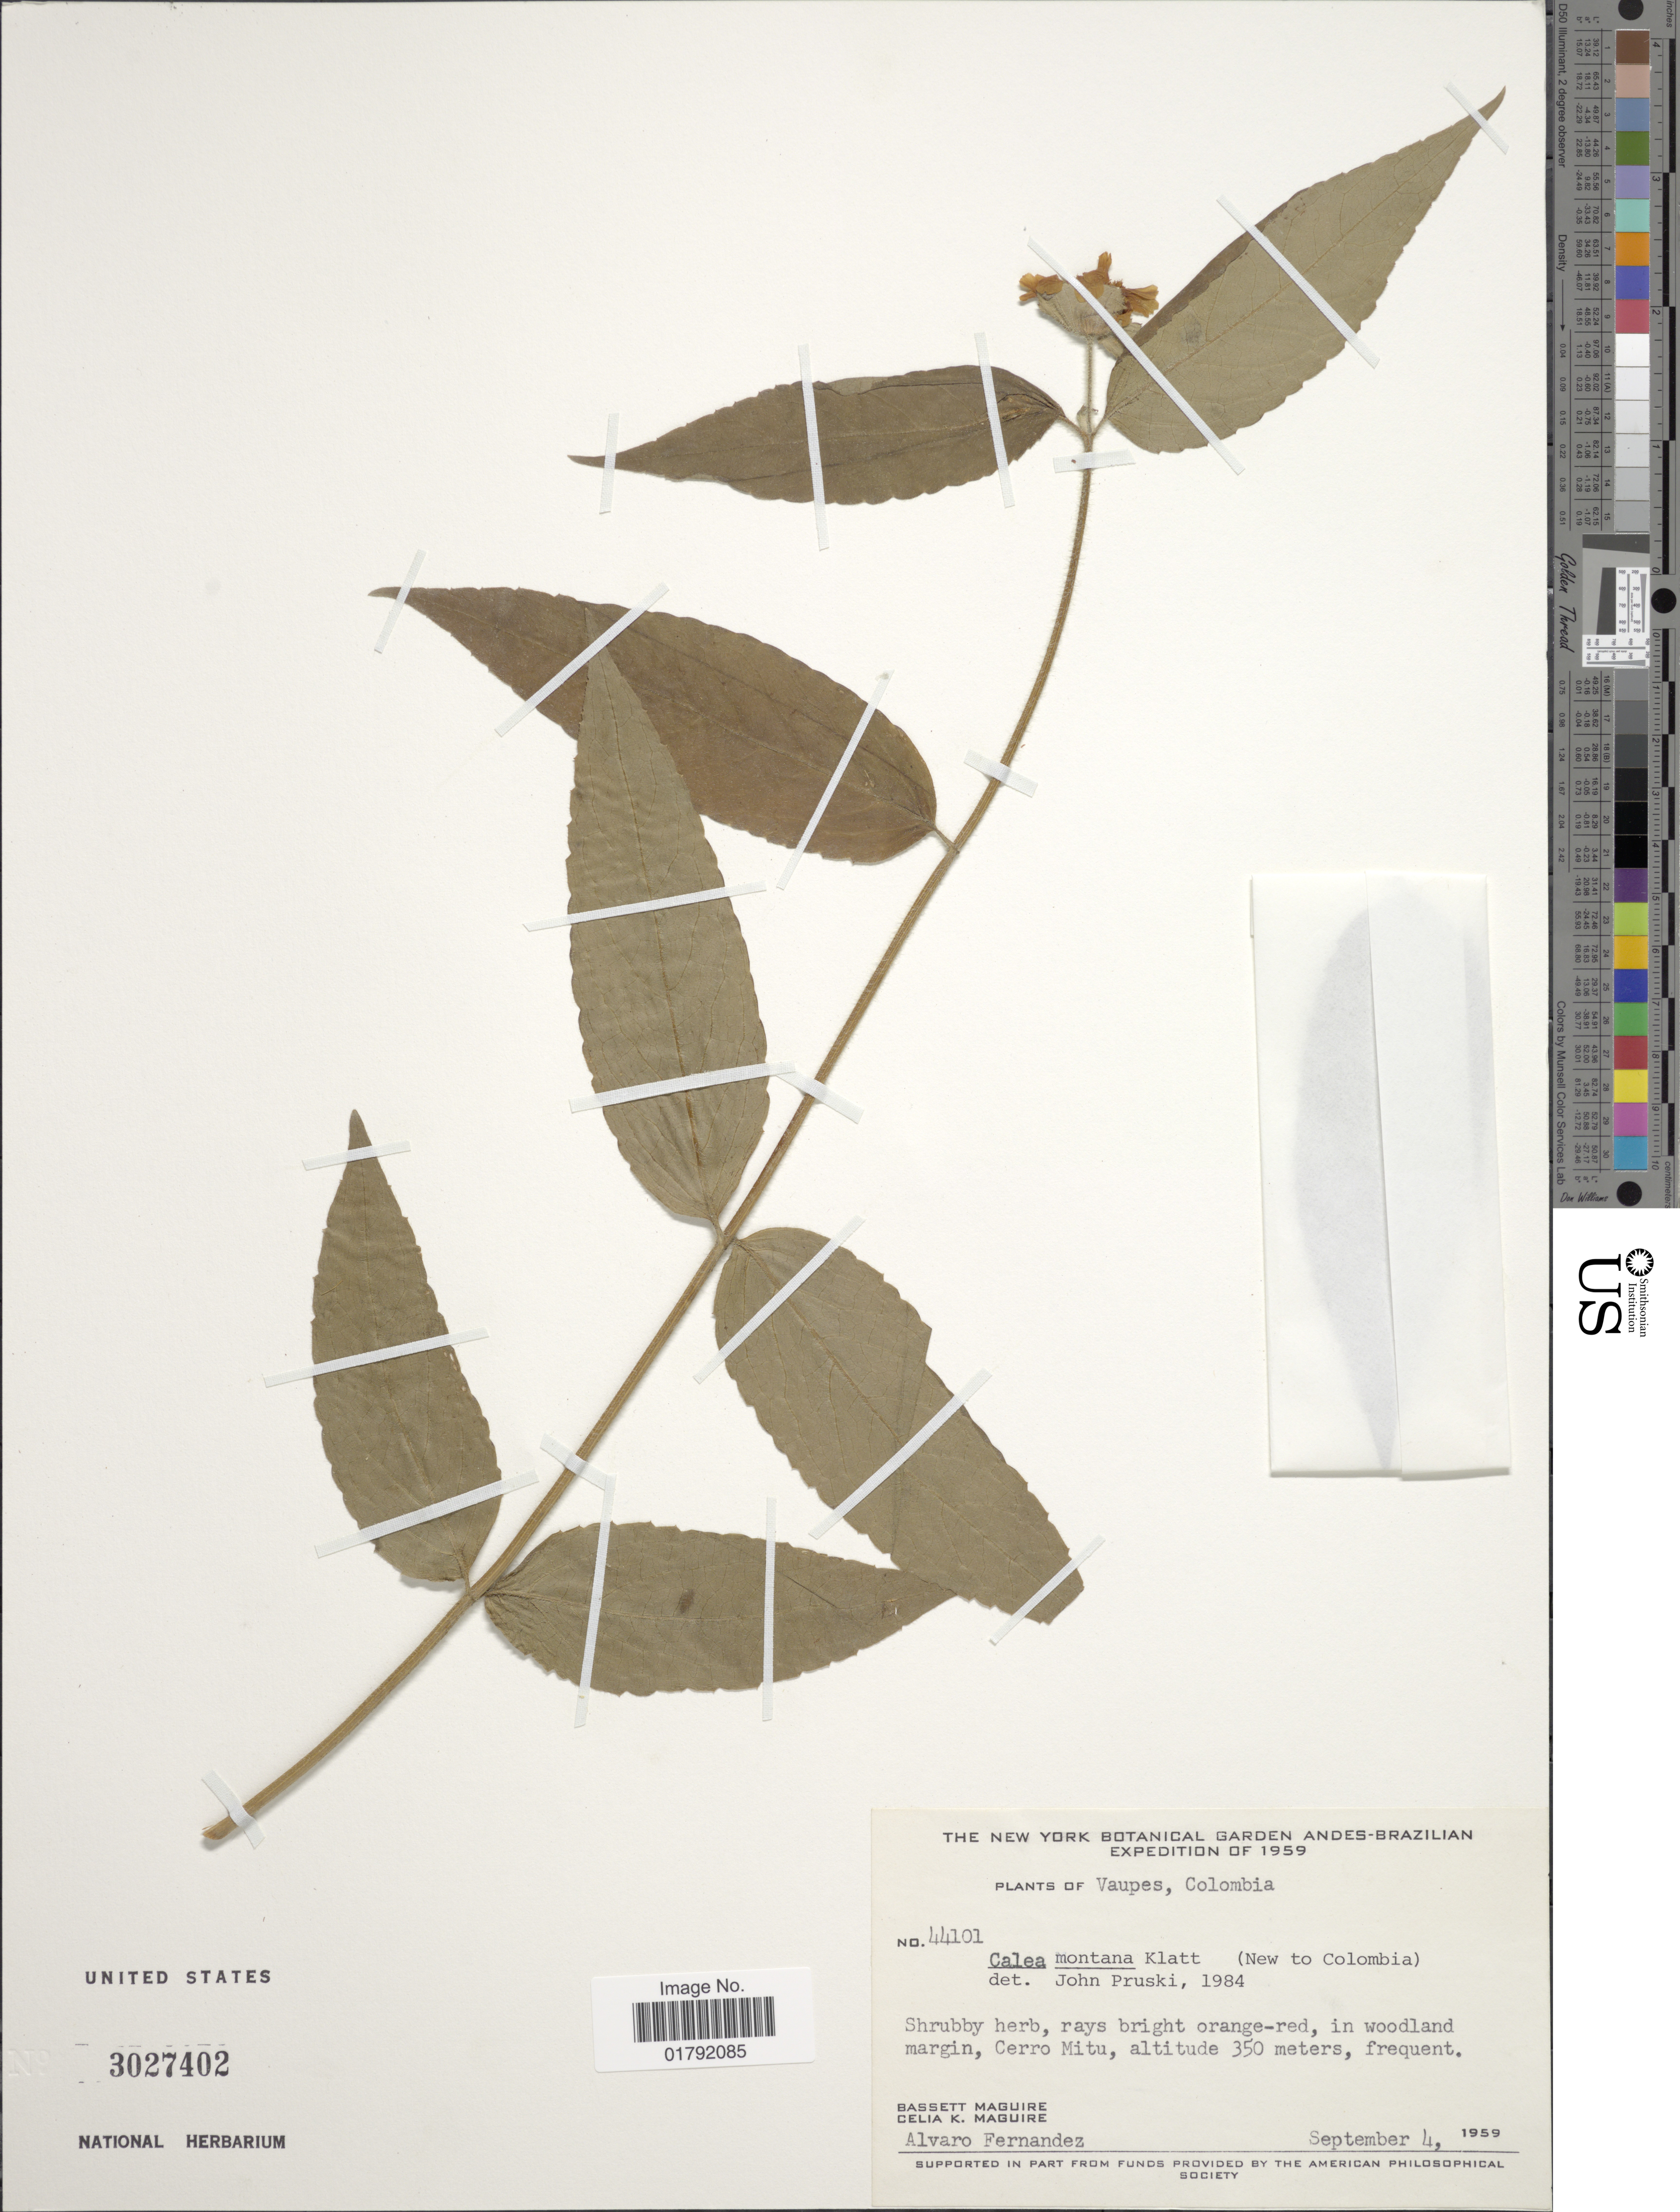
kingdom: Plantae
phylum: Tracheophyta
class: Magnoliopsida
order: Asterales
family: Asteraceae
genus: Calea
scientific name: Calea montana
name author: Klatt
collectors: B. Maguire, C. K. Maguire & A. Fernández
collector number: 44101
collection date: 1959-09-04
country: Colombia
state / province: Vaupés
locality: In woodland margin, Cerro Mitu.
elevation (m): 350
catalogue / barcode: US 3027402